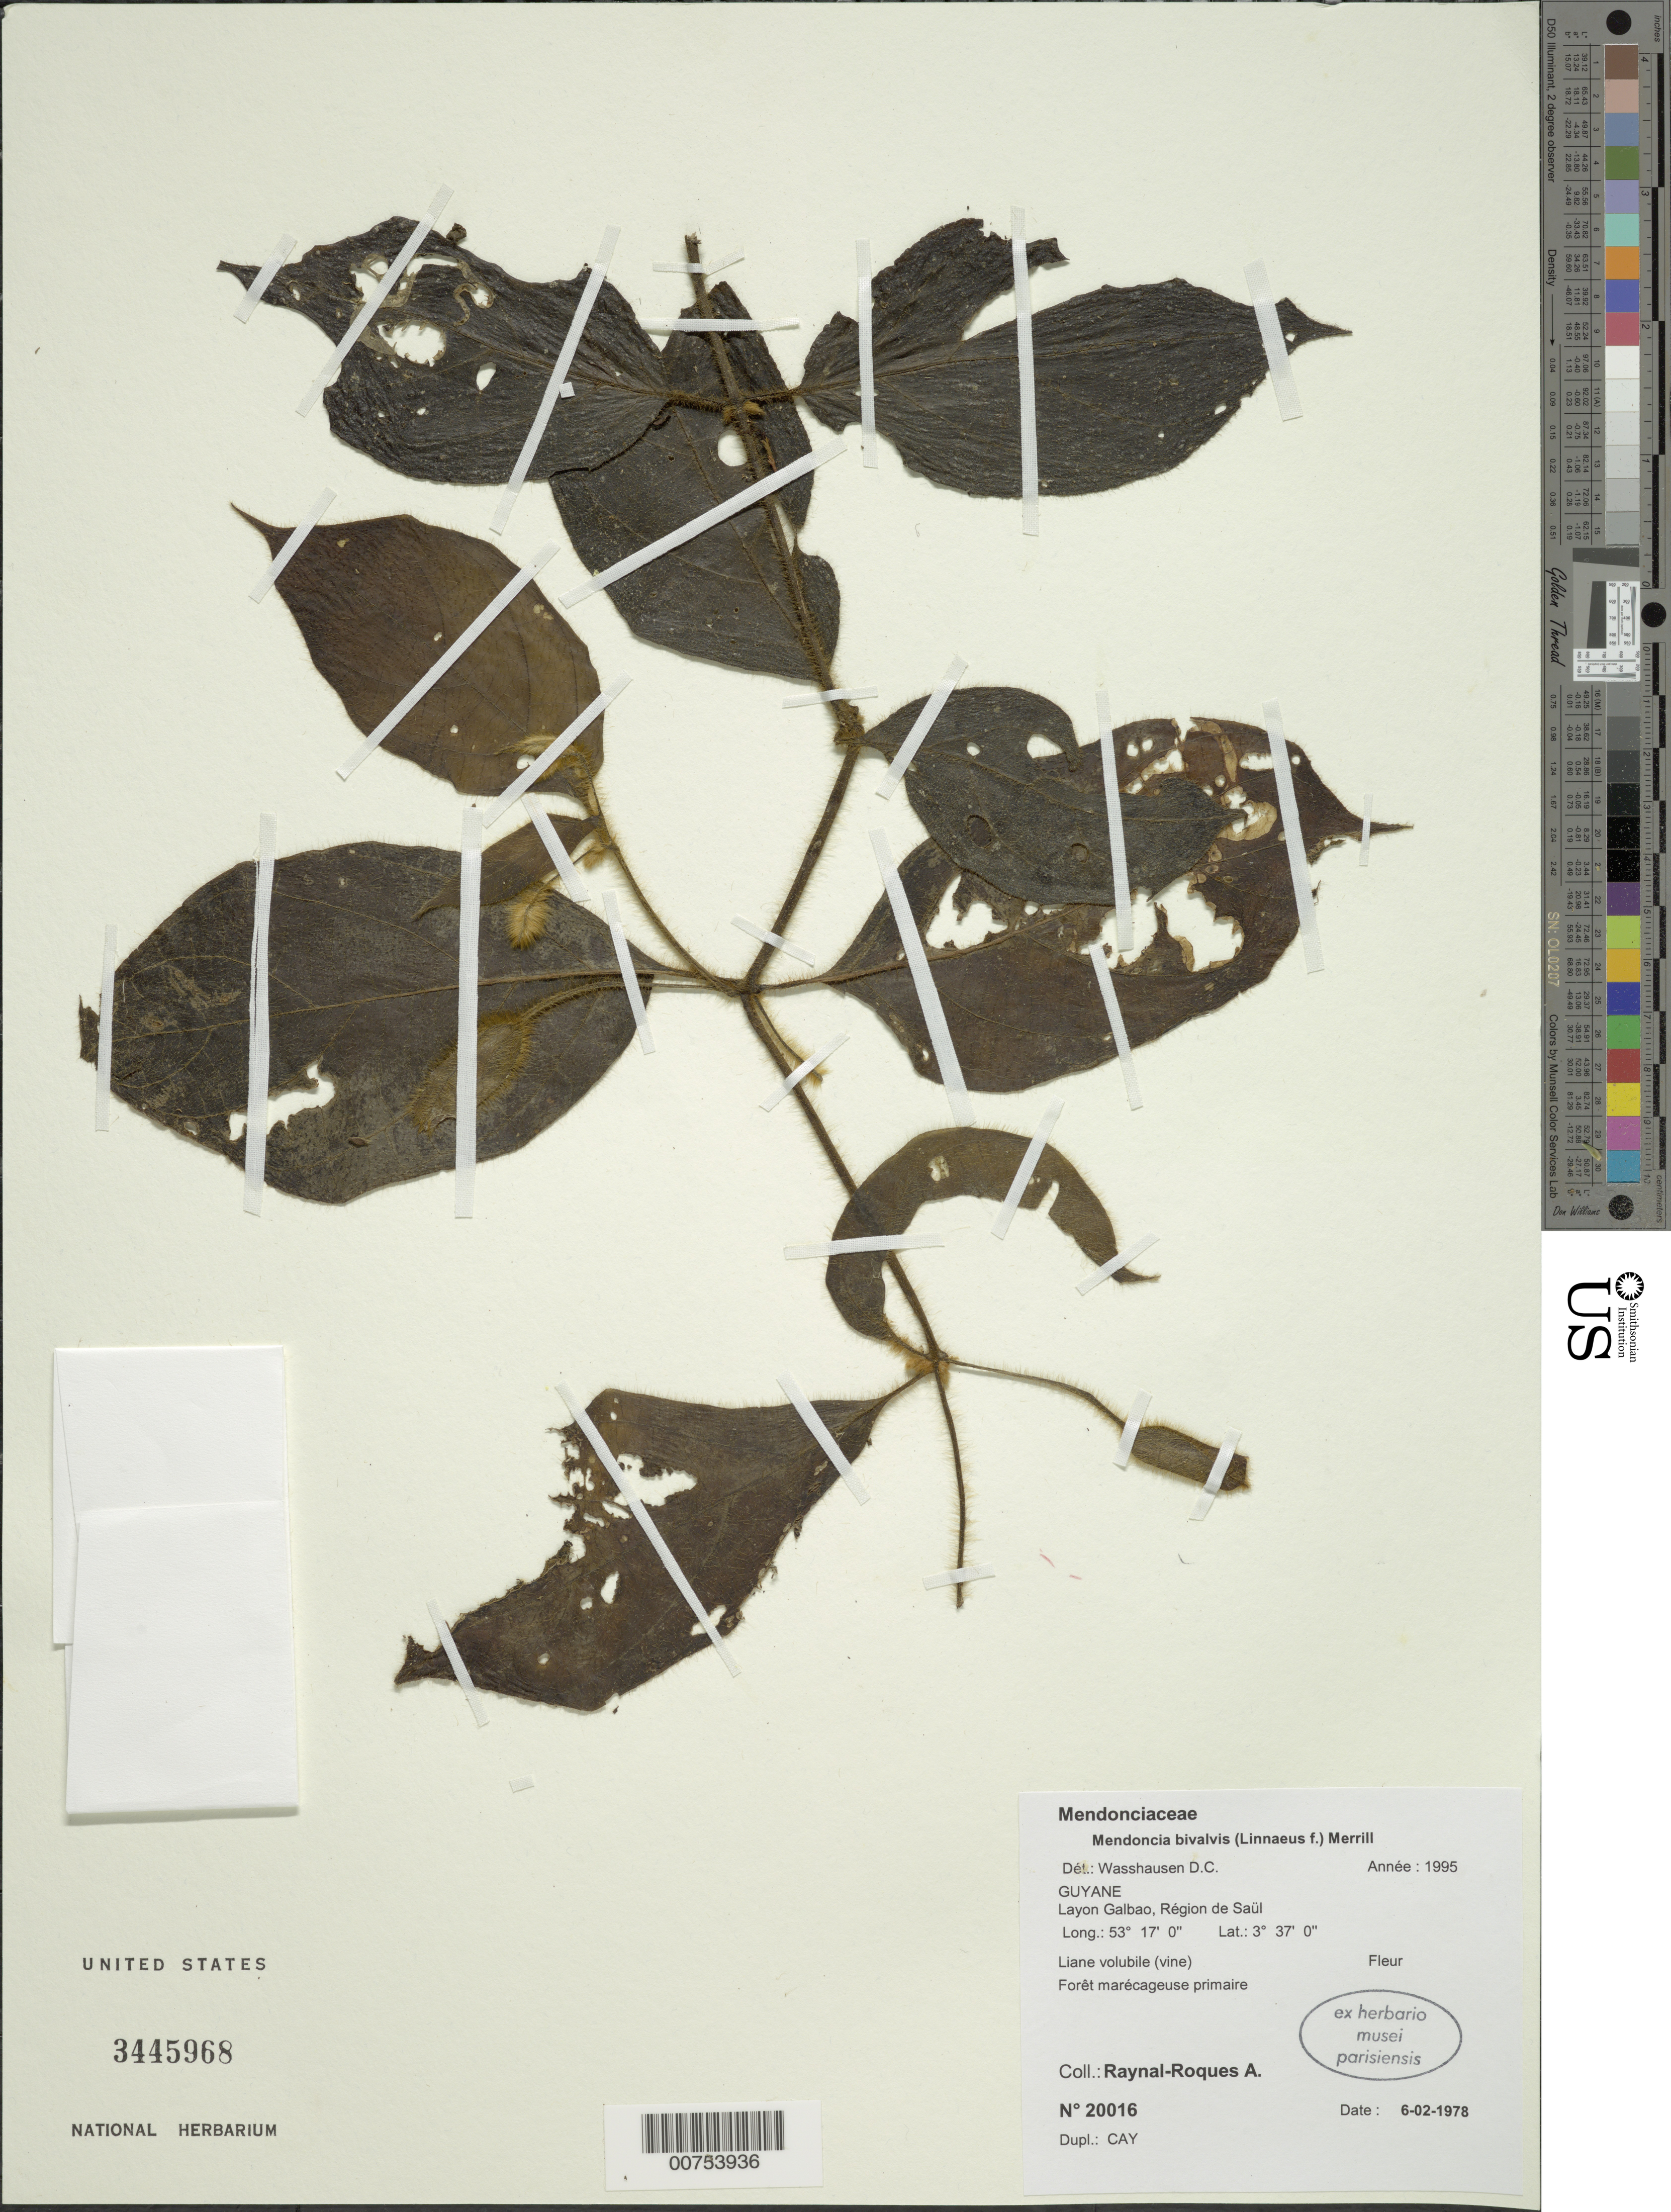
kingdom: Plantae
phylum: Tracheophyta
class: Magnoliopsida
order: Lamiales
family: Acanthaceae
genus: Mendoncia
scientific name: Mendoncia bivalvis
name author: (L. f.) Merr.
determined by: Wasshausen, Dieter C., (BOT), Smithsonian Institution - National Museum of Natural History (UNITED STATES)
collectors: A. M. Raynal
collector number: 20016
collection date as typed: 6-Feb-78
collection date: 1978-02-06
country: French Guiana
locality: Saül, layon Galbao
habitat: Marshy primary forest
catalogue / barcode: US 3445968